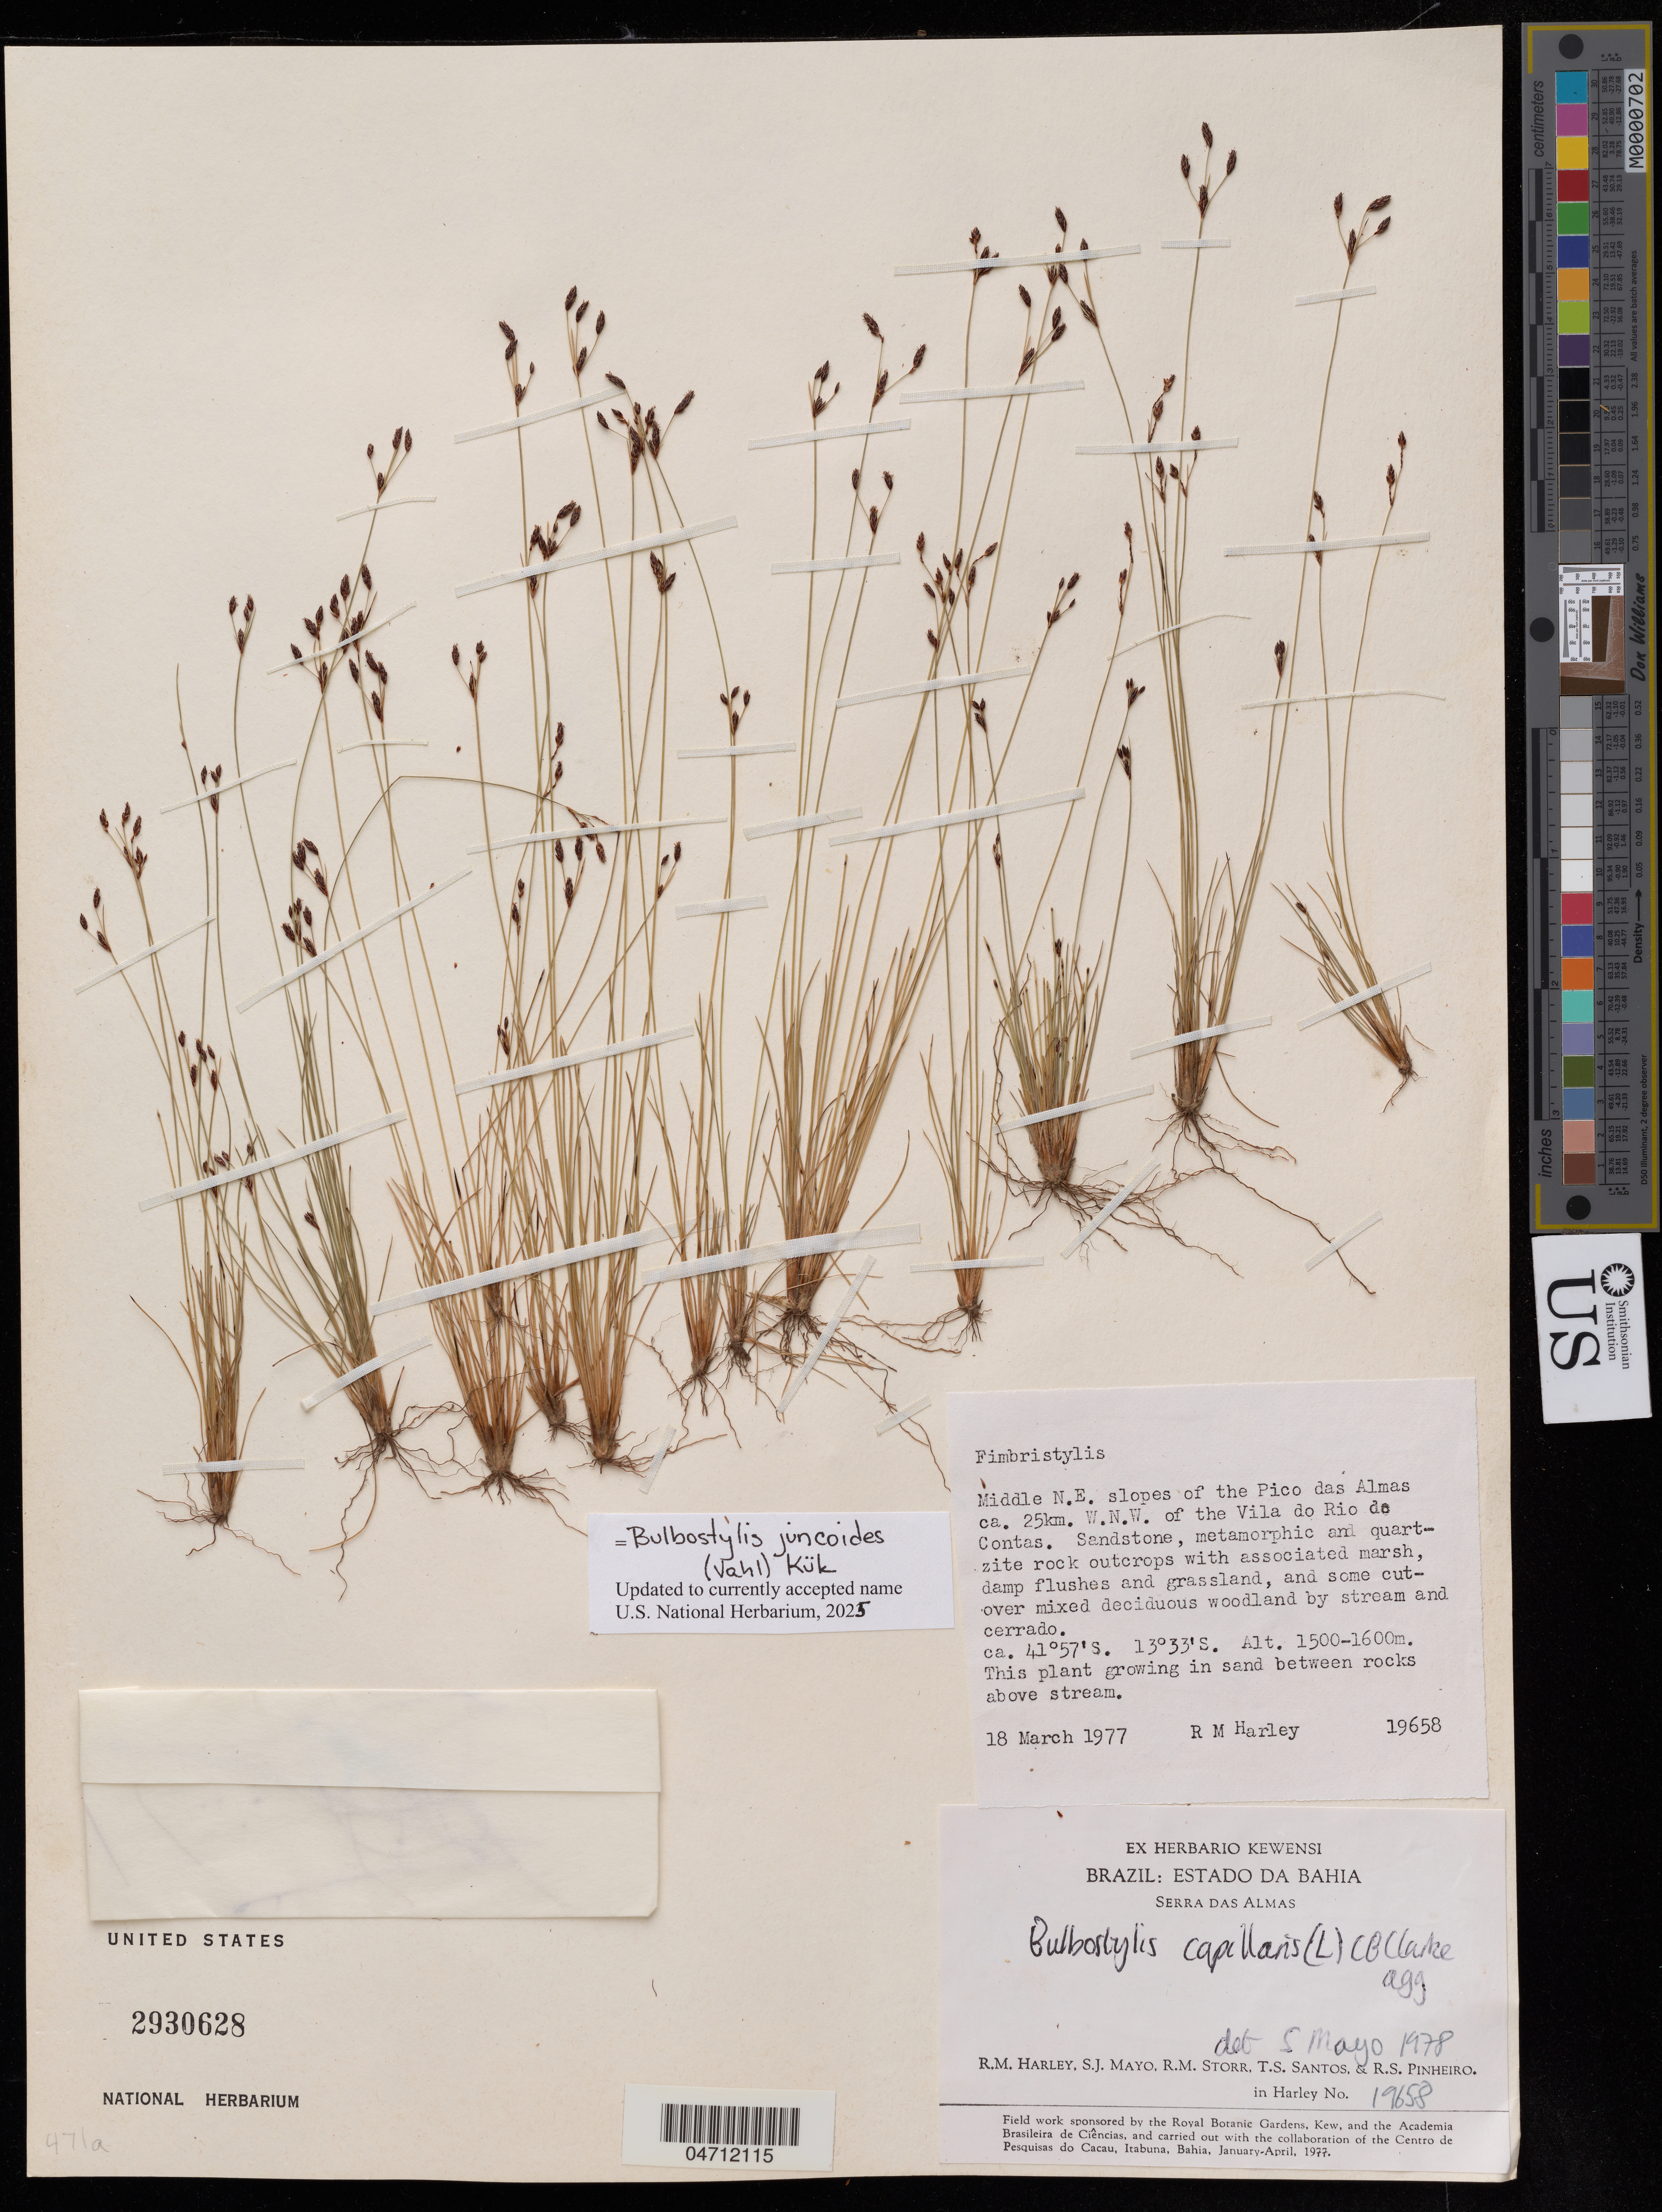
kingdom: Plantae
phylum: Tracheophyta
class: Liliopsida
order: Poales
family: Cyperaceae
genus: Bulbostylis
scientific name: Bulbostylis juncoides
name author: (Vahl) Kük. ex Herter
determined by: Kral, R.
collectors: R. M. Harley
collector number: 19658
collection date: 1977-03-18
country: Brazil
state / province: Bahia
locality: Middle NE slopes of the Pico das Almas. Ca. 25 Km WNW of the Vila do Rio de Contas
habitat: Sandstone, metamorphic and quartzite rock outcrops with associated marsh, damp flushes and grassland, and in some cutover mixed deciduous woodland by stream and cerrado.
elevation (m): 1500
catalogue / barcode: US 2930628